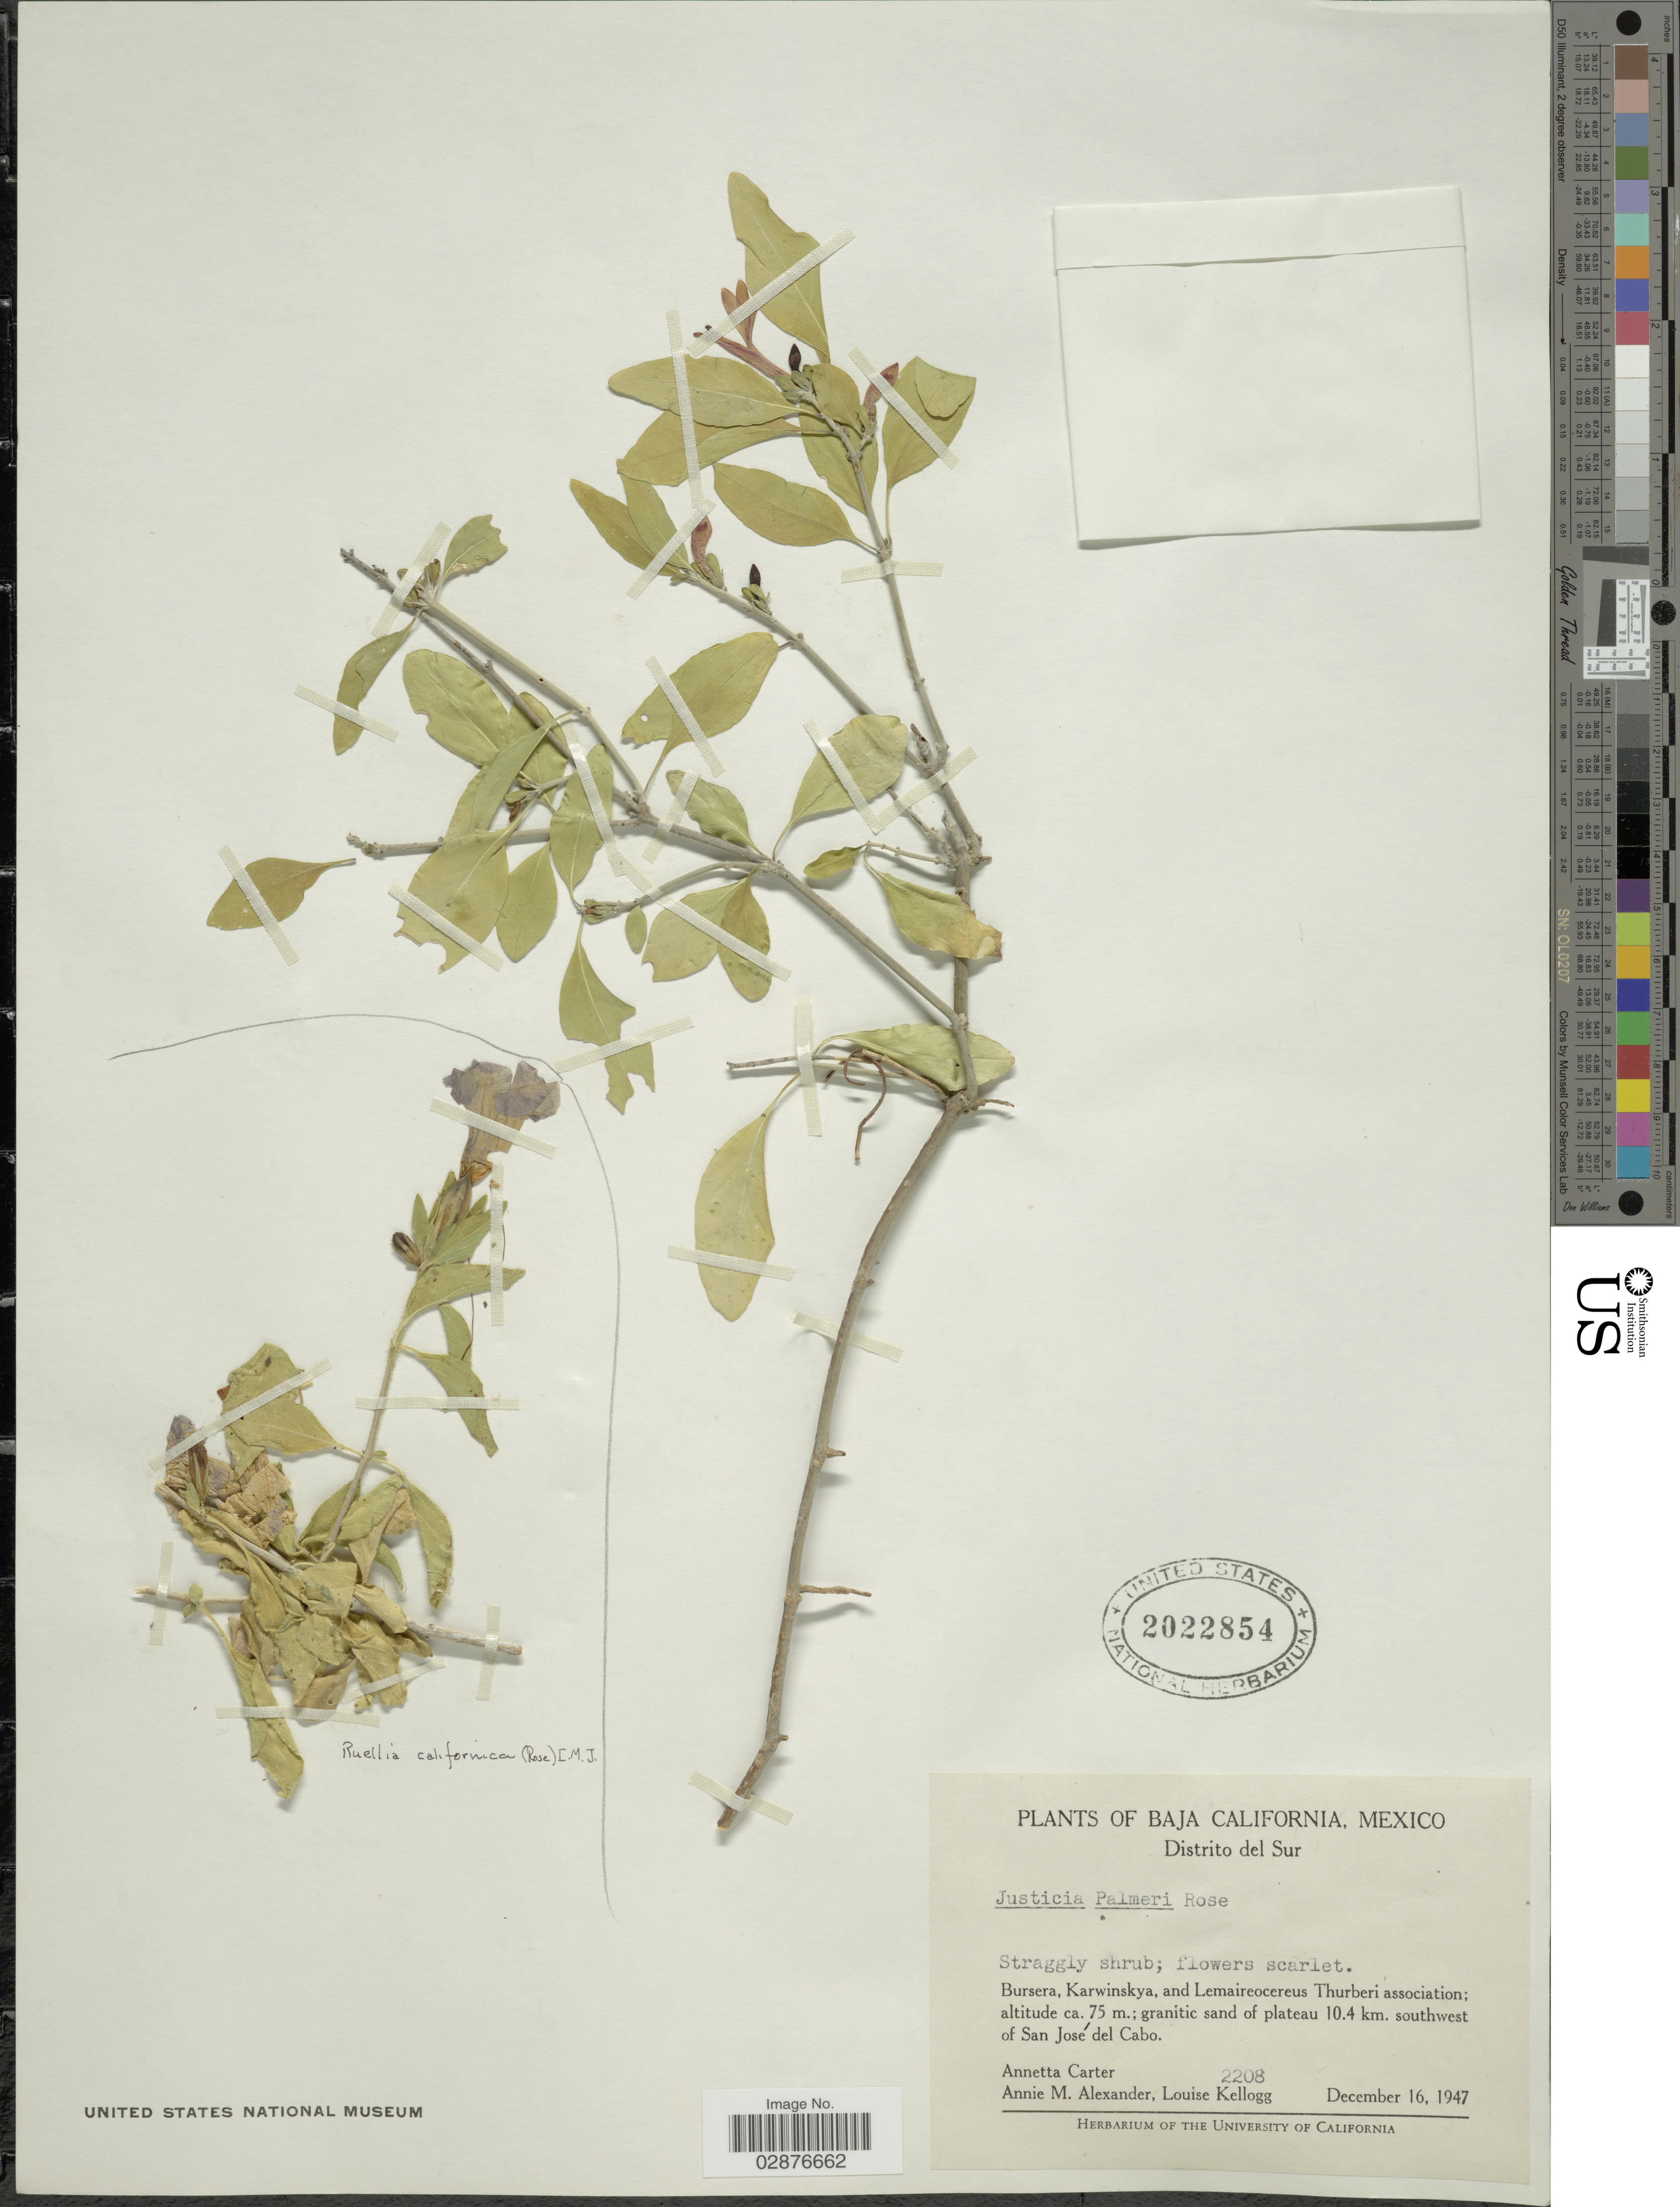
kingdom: Plantae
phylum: Tracheophyta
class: Magnoliopsida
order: Lamiales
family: Acanthaceae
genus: Justicia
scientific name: Justicia palmeri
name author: Rose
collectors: A. Carter, A. M. Alexander & L. Kellogg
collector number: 2208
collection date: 1947-12-16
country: Mexico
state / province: Baja California Sur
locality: Bursera, Karwinskya, and Lemaireocereus Thurberi association, granitic sand of plateau 10.4 km. southwest of San José del Cabo.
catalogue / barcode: US 2022854